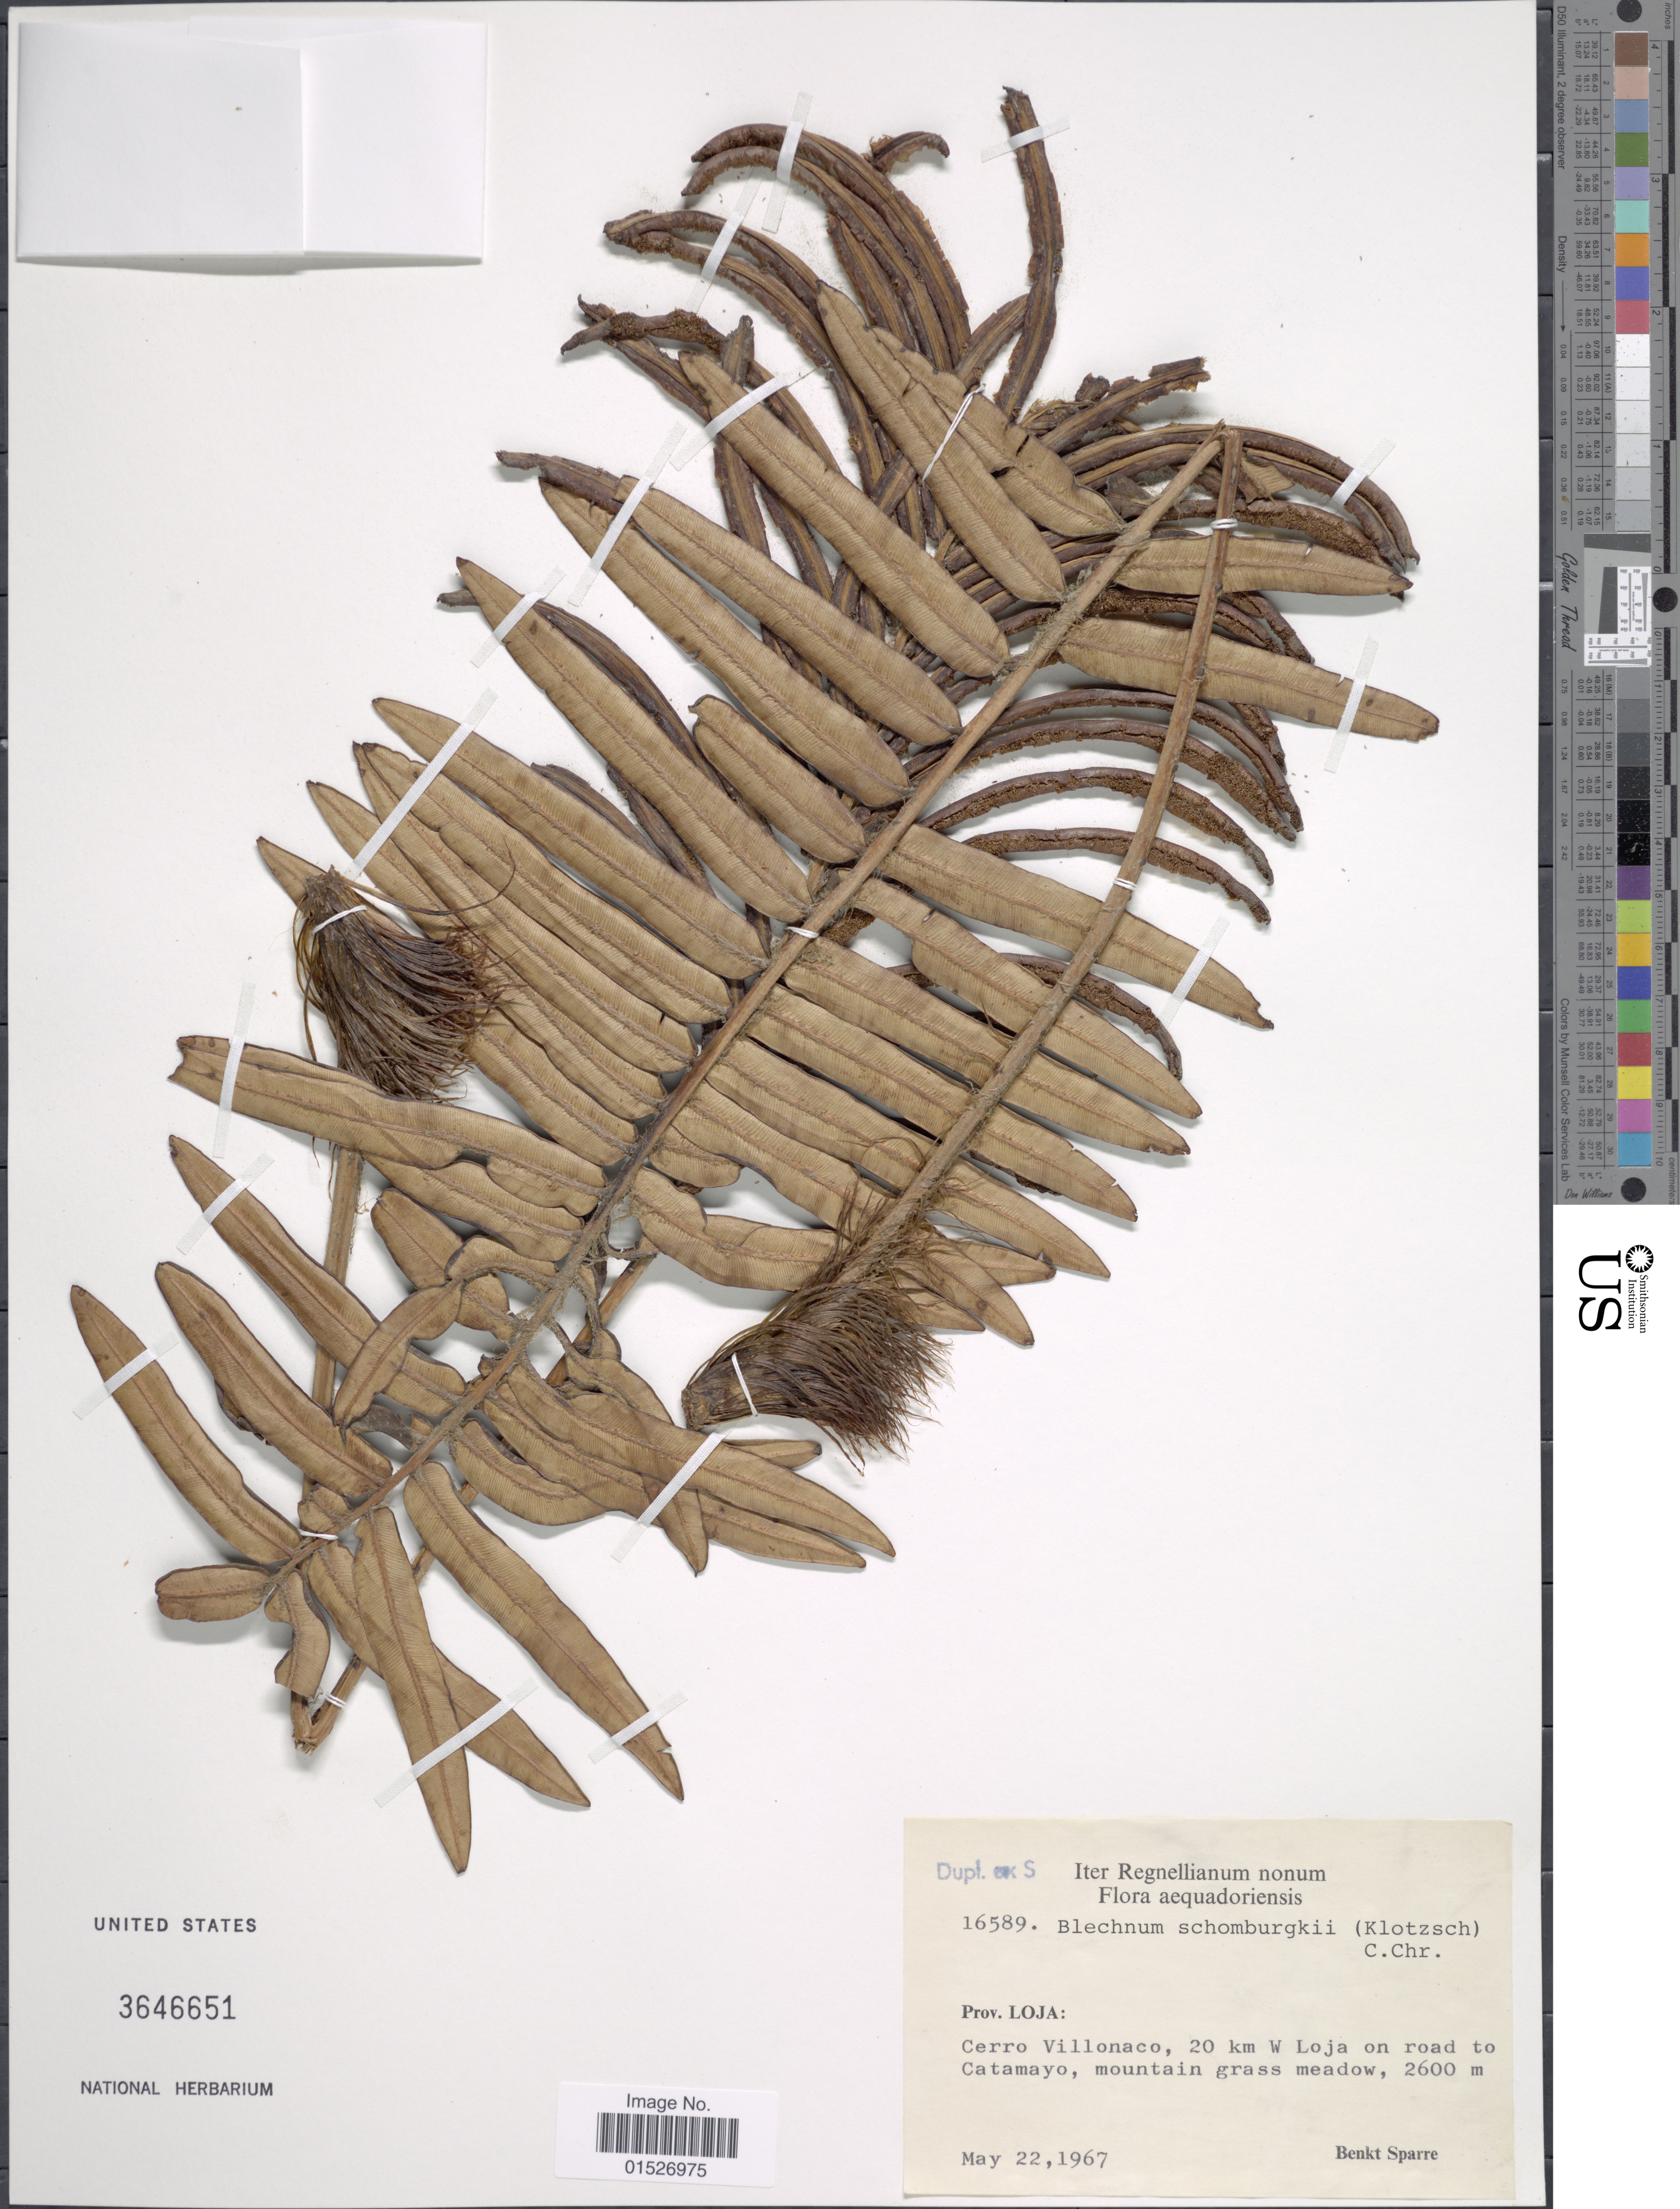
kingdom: Plantae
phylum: Tracheophyta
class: Polypodiopsida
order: Polypodiales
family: Blechnaceae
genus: Blechnum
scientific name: Blechnum schomburgkii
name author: (Klotzsch) C. Chr.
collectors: B. Sparre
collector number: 16589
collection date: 1967-05-22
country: Ecuador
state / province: Loja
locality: Prov. Loja: Cerro Villonaco, 20 km W Loja on road to Catamayo, mountain grass meadow.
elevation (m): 2600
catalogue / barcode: US 3646651